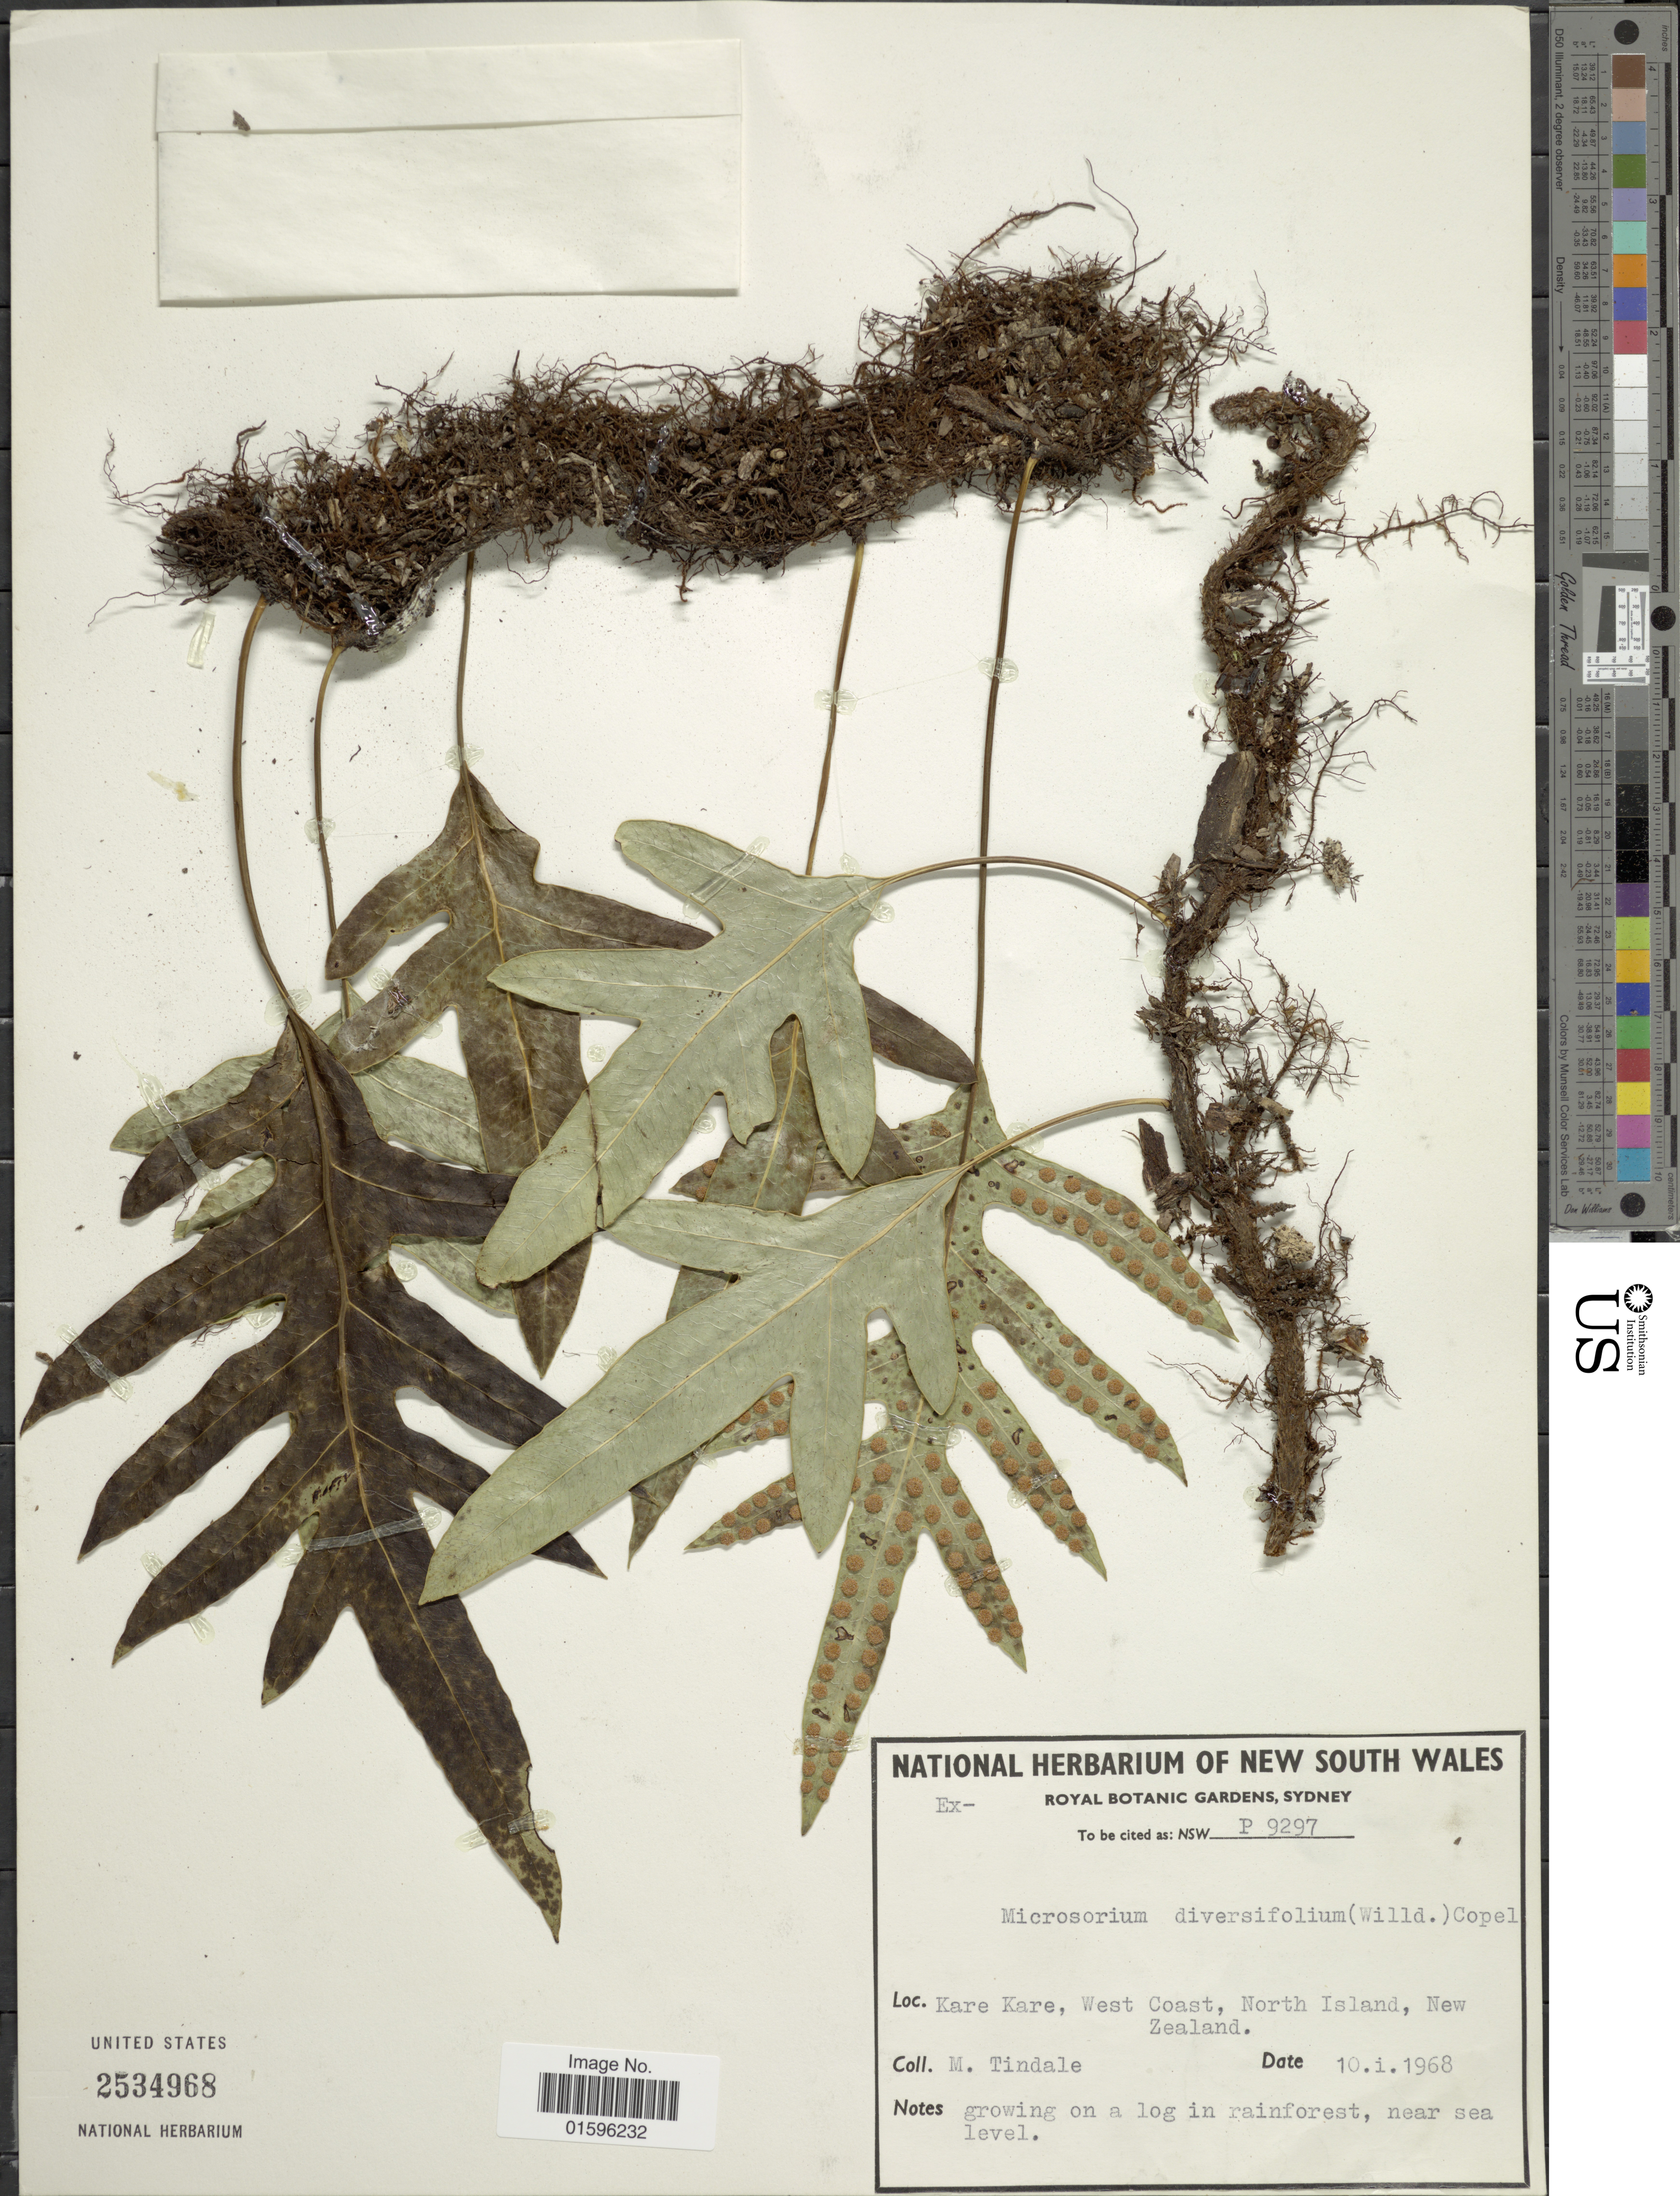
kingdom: Plantae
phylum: Tracheophyta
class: Polypodiopsida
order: Polypodiales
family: Polypodiaceae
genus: Polypodium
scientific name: Polypodium diversifolium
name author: Sw.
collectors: M. D. Tindale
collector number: P9297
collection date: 1968-01-10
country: New Zealand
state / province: West Coast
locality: Kare Kare, West Coast, North Island, New Zealand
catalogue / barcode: US 2534968